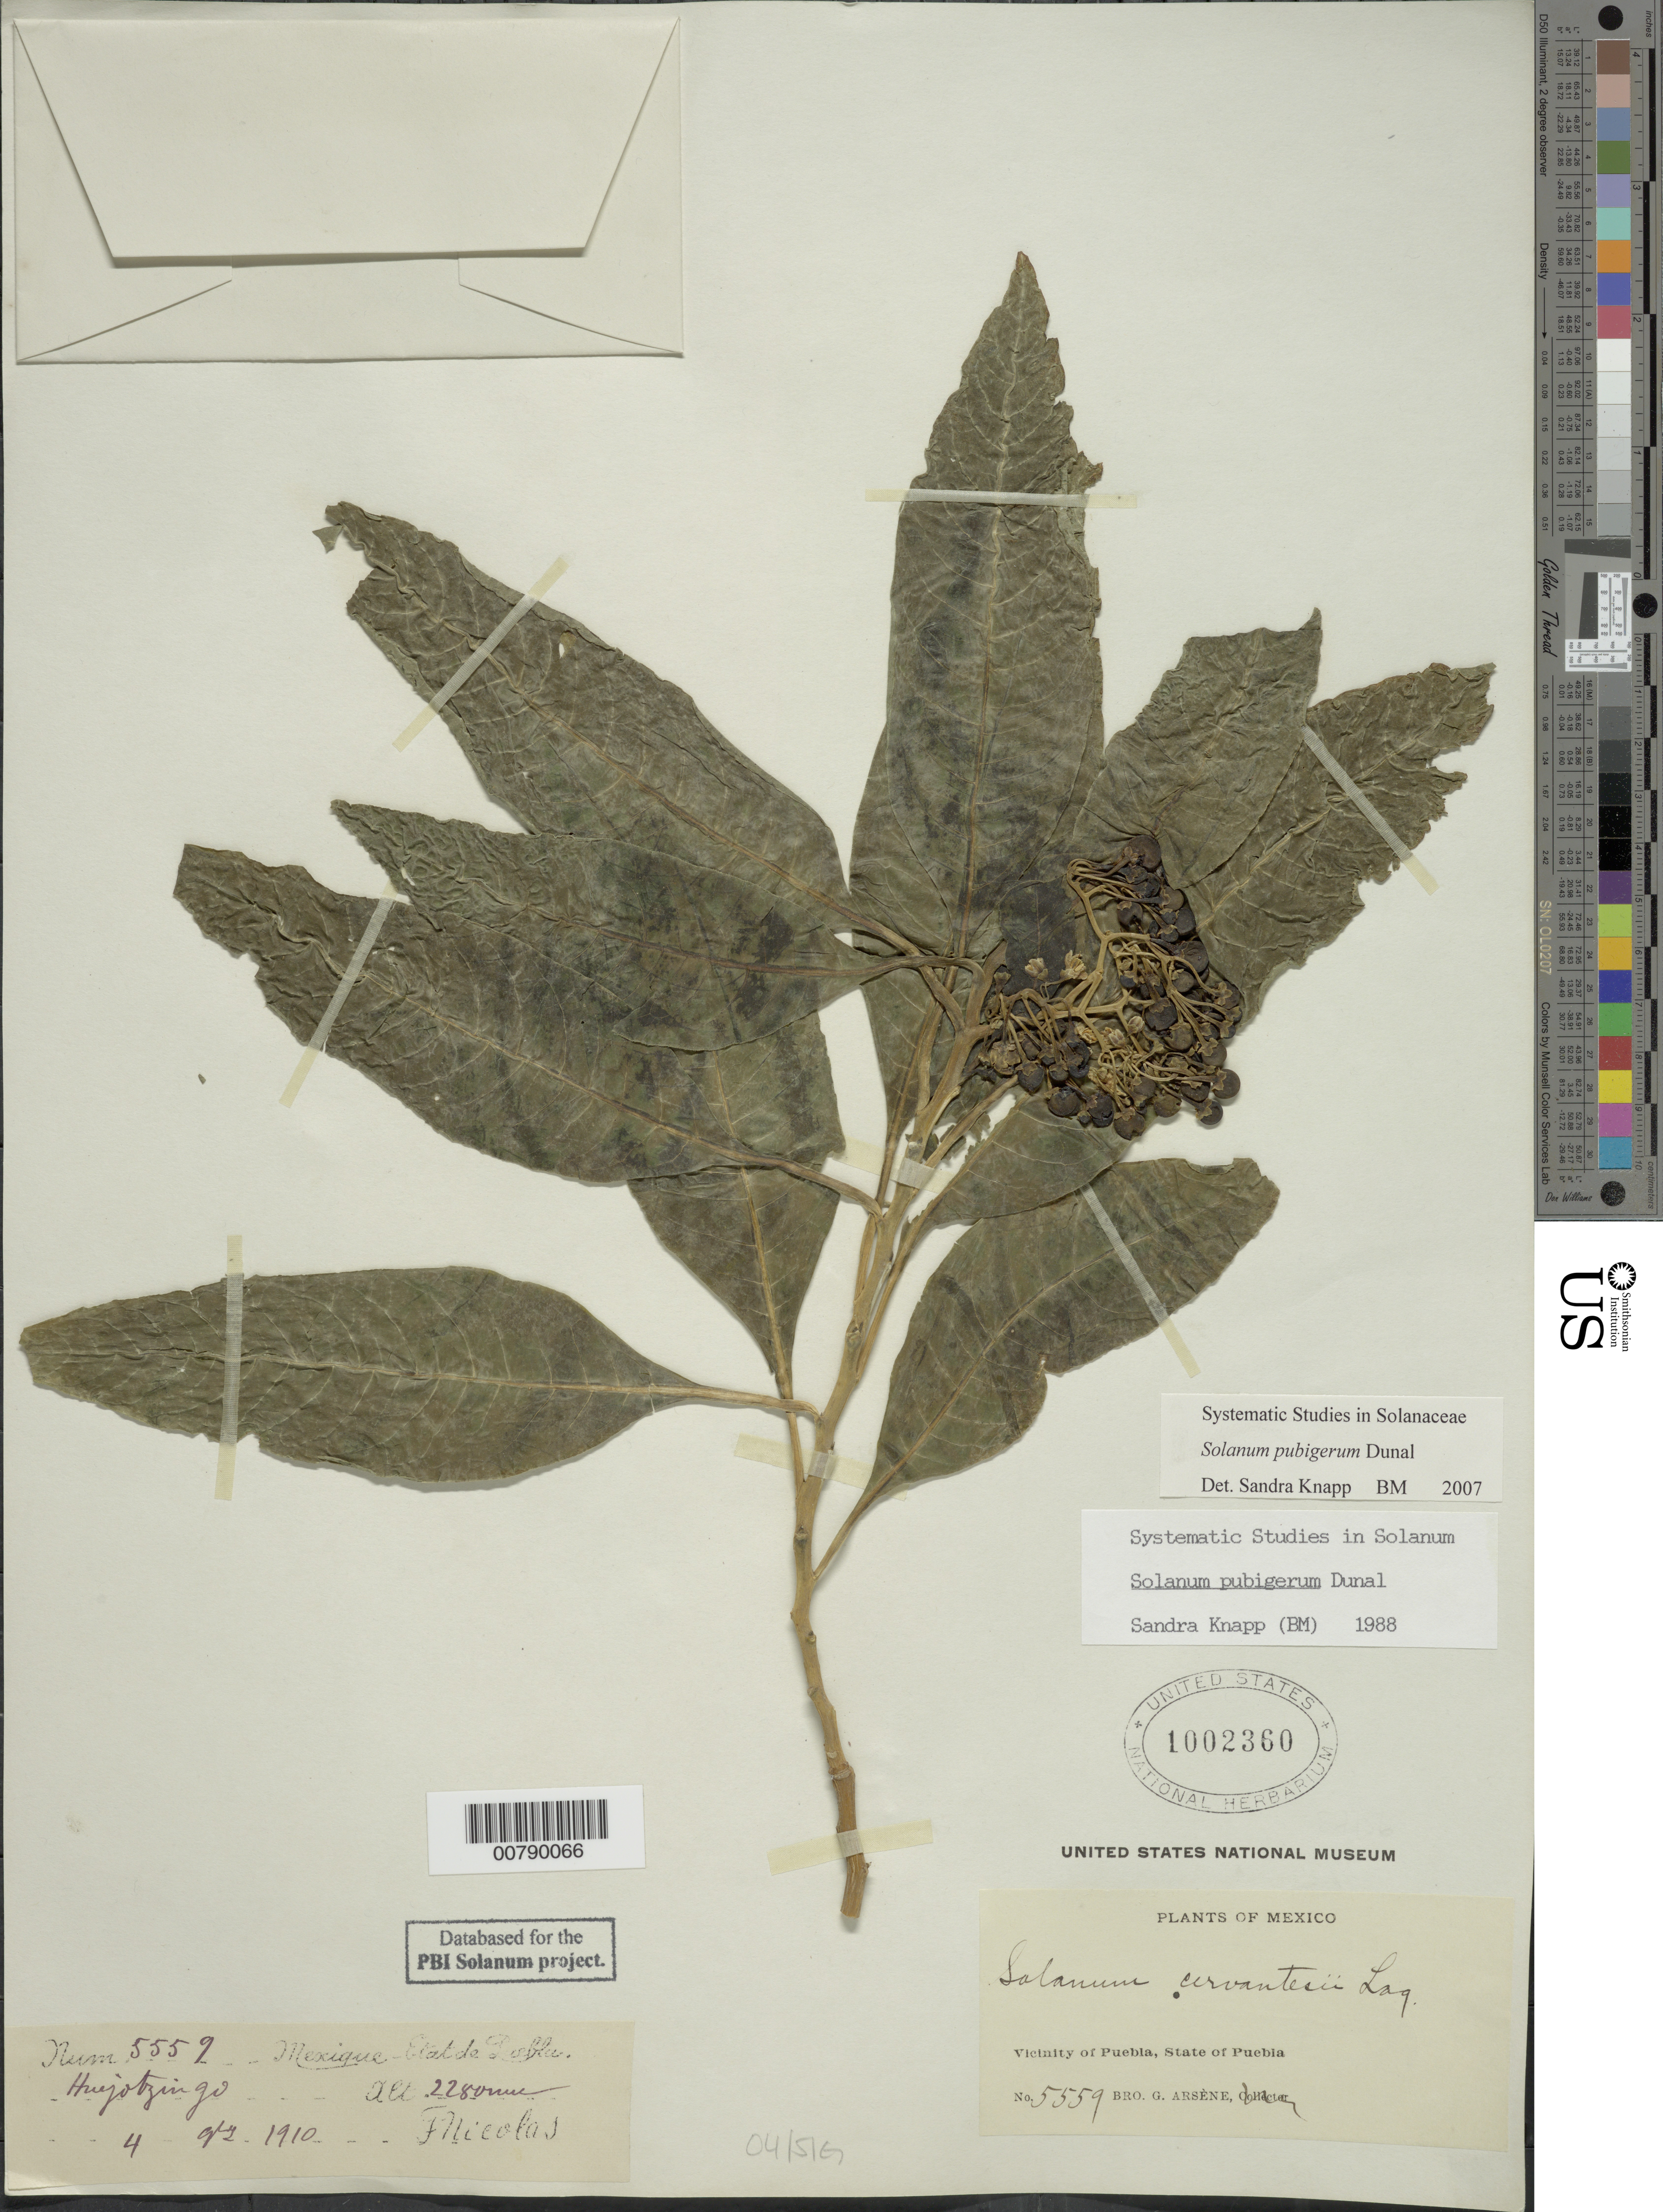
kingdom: Plantae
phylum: Tracheophyta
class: Magnoliopsida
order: Solanales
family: Solanaceae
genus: Solanum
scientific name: Solanum pubigerum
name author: Dunal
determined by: Knapp, S. D.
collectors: F. Nicolas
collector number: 5559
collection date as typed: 4 Nov 1910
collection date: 1910-11-04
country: Mexico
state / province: Puebla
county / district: Huejotzingo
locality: vicinity of Puebla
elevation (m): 2280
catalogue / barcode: US 1002360